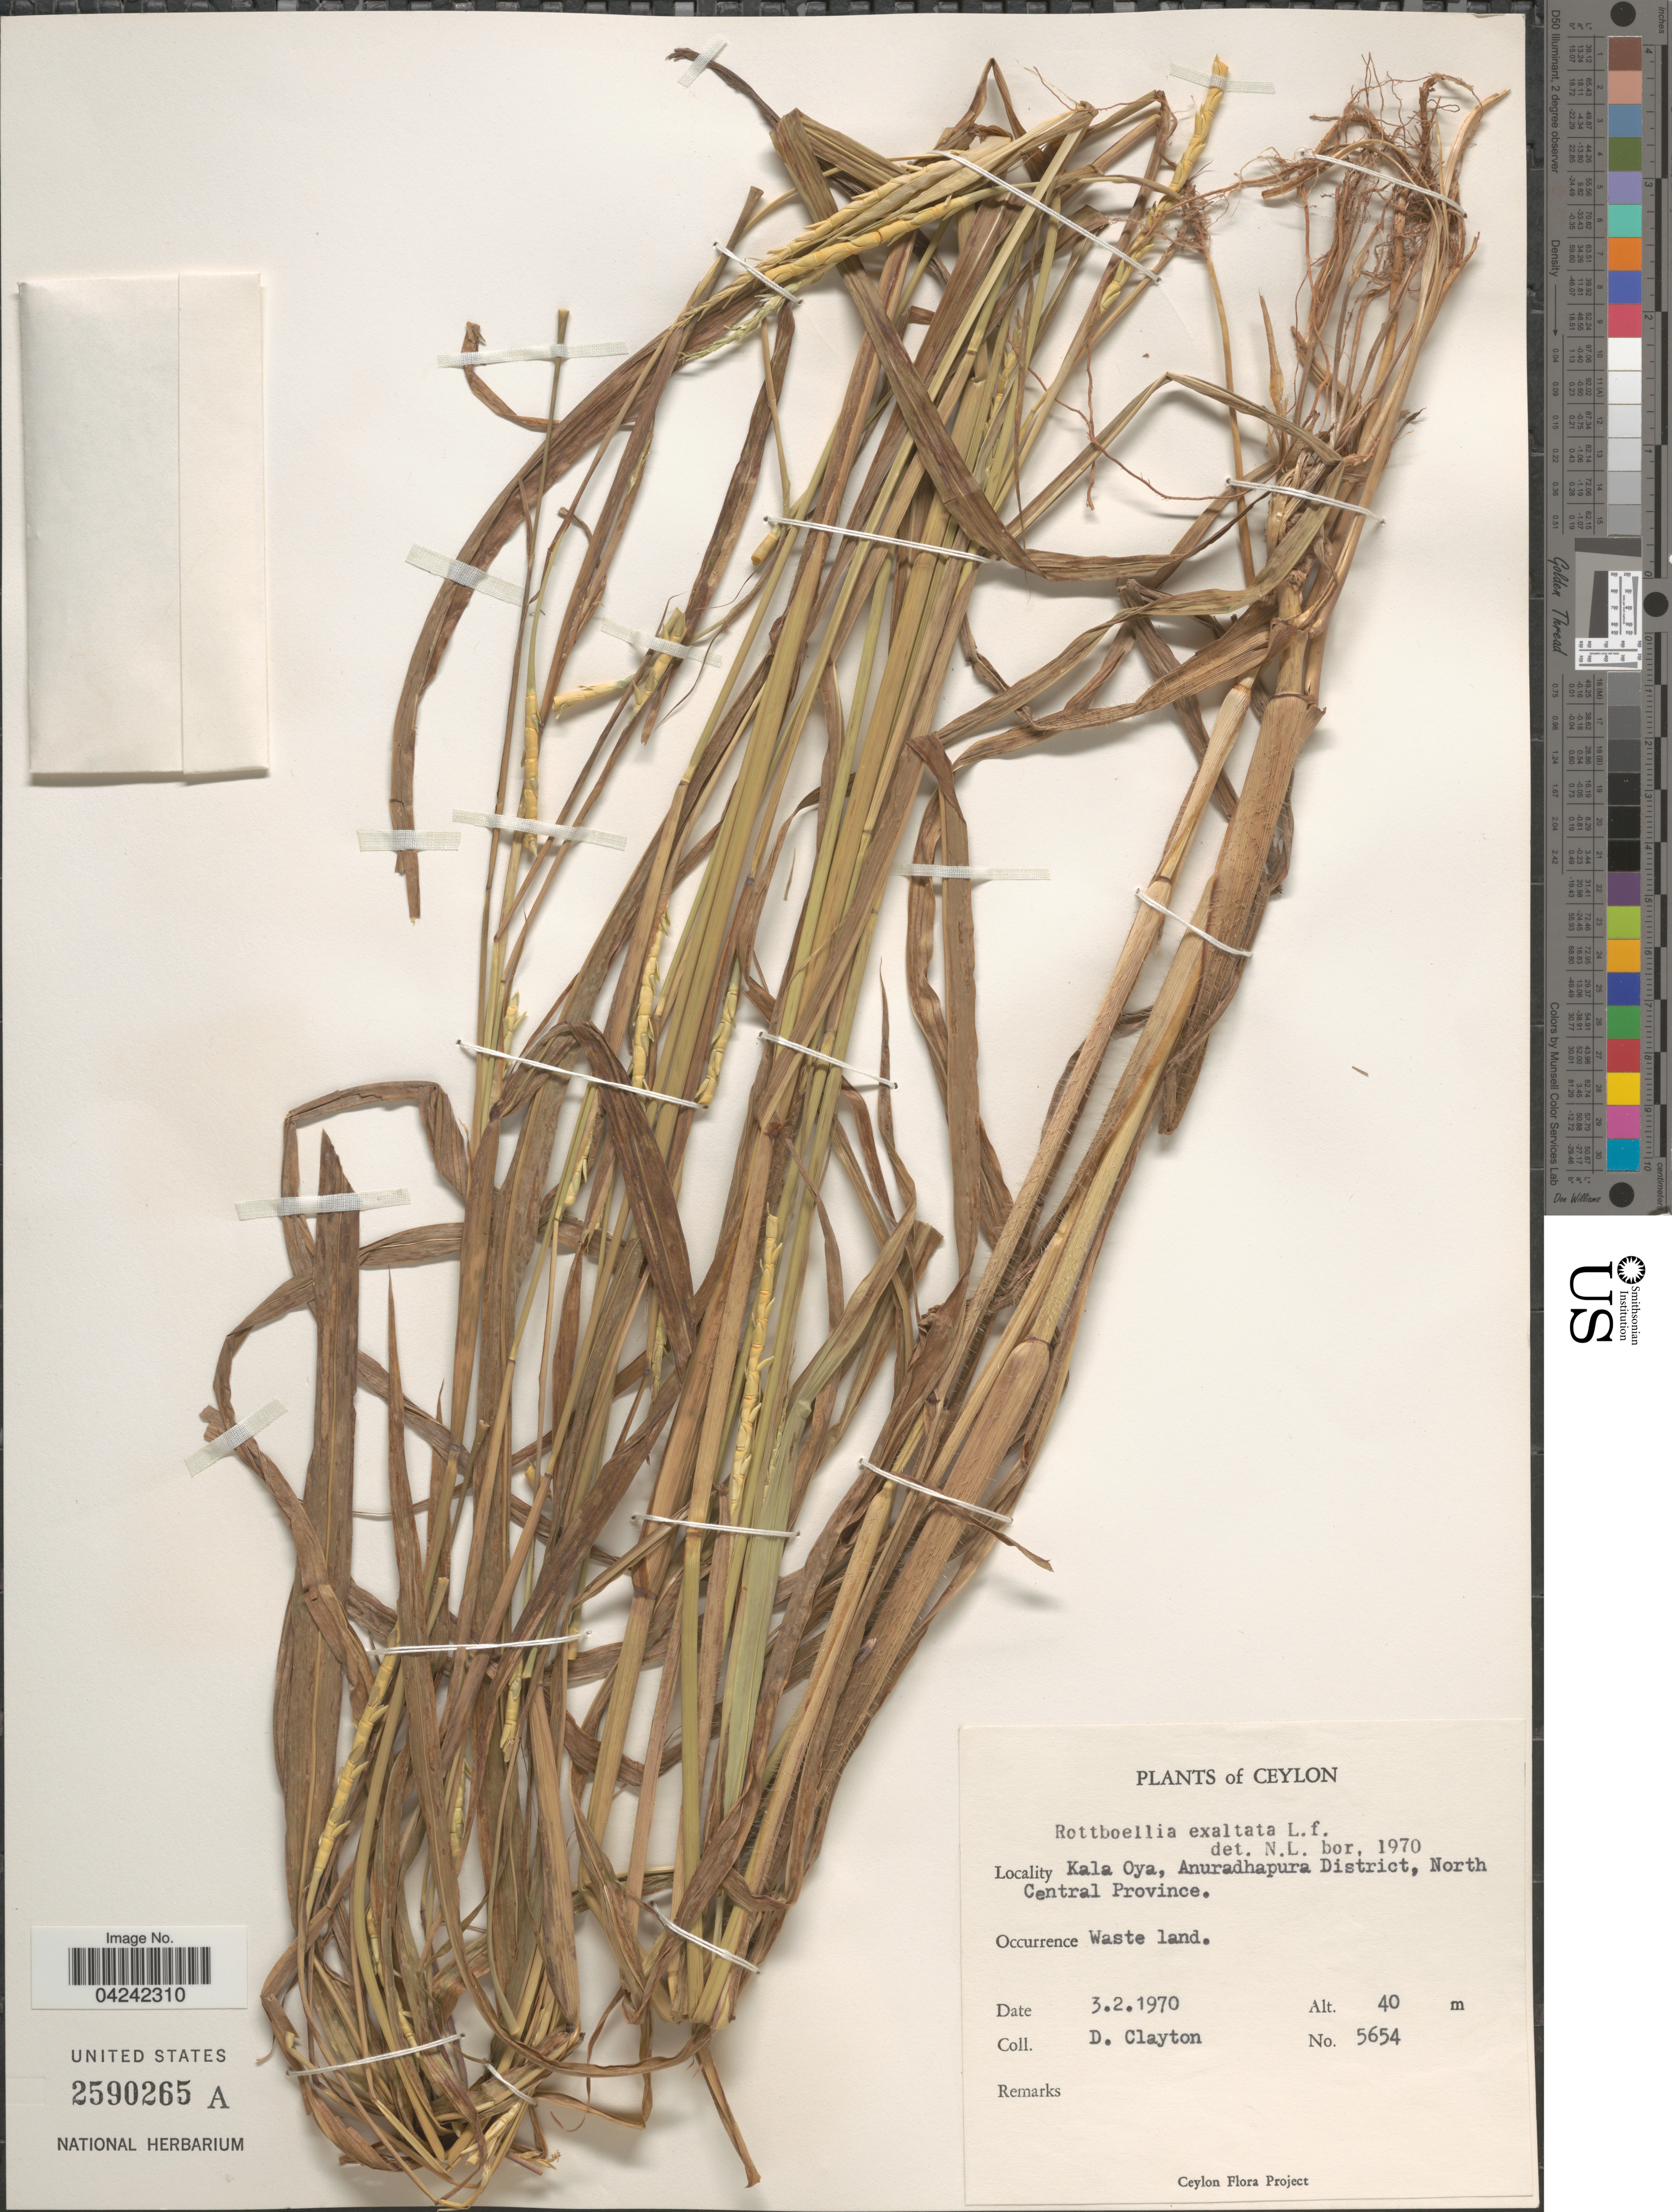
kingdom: Plantae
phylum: Tracheophyta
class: Liliopsida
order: Poales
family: Poaceae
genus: Rottboellia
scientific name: Rottboellia cochinchinensis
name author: (Lour.) Clayton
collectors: D. Clayton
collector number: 5654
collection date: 1970-02-03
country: Sri Lanka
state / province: North Central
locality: Ceylon. Kala Oya, Anuradhapura District.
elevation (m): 40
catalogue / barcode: US 2590265A